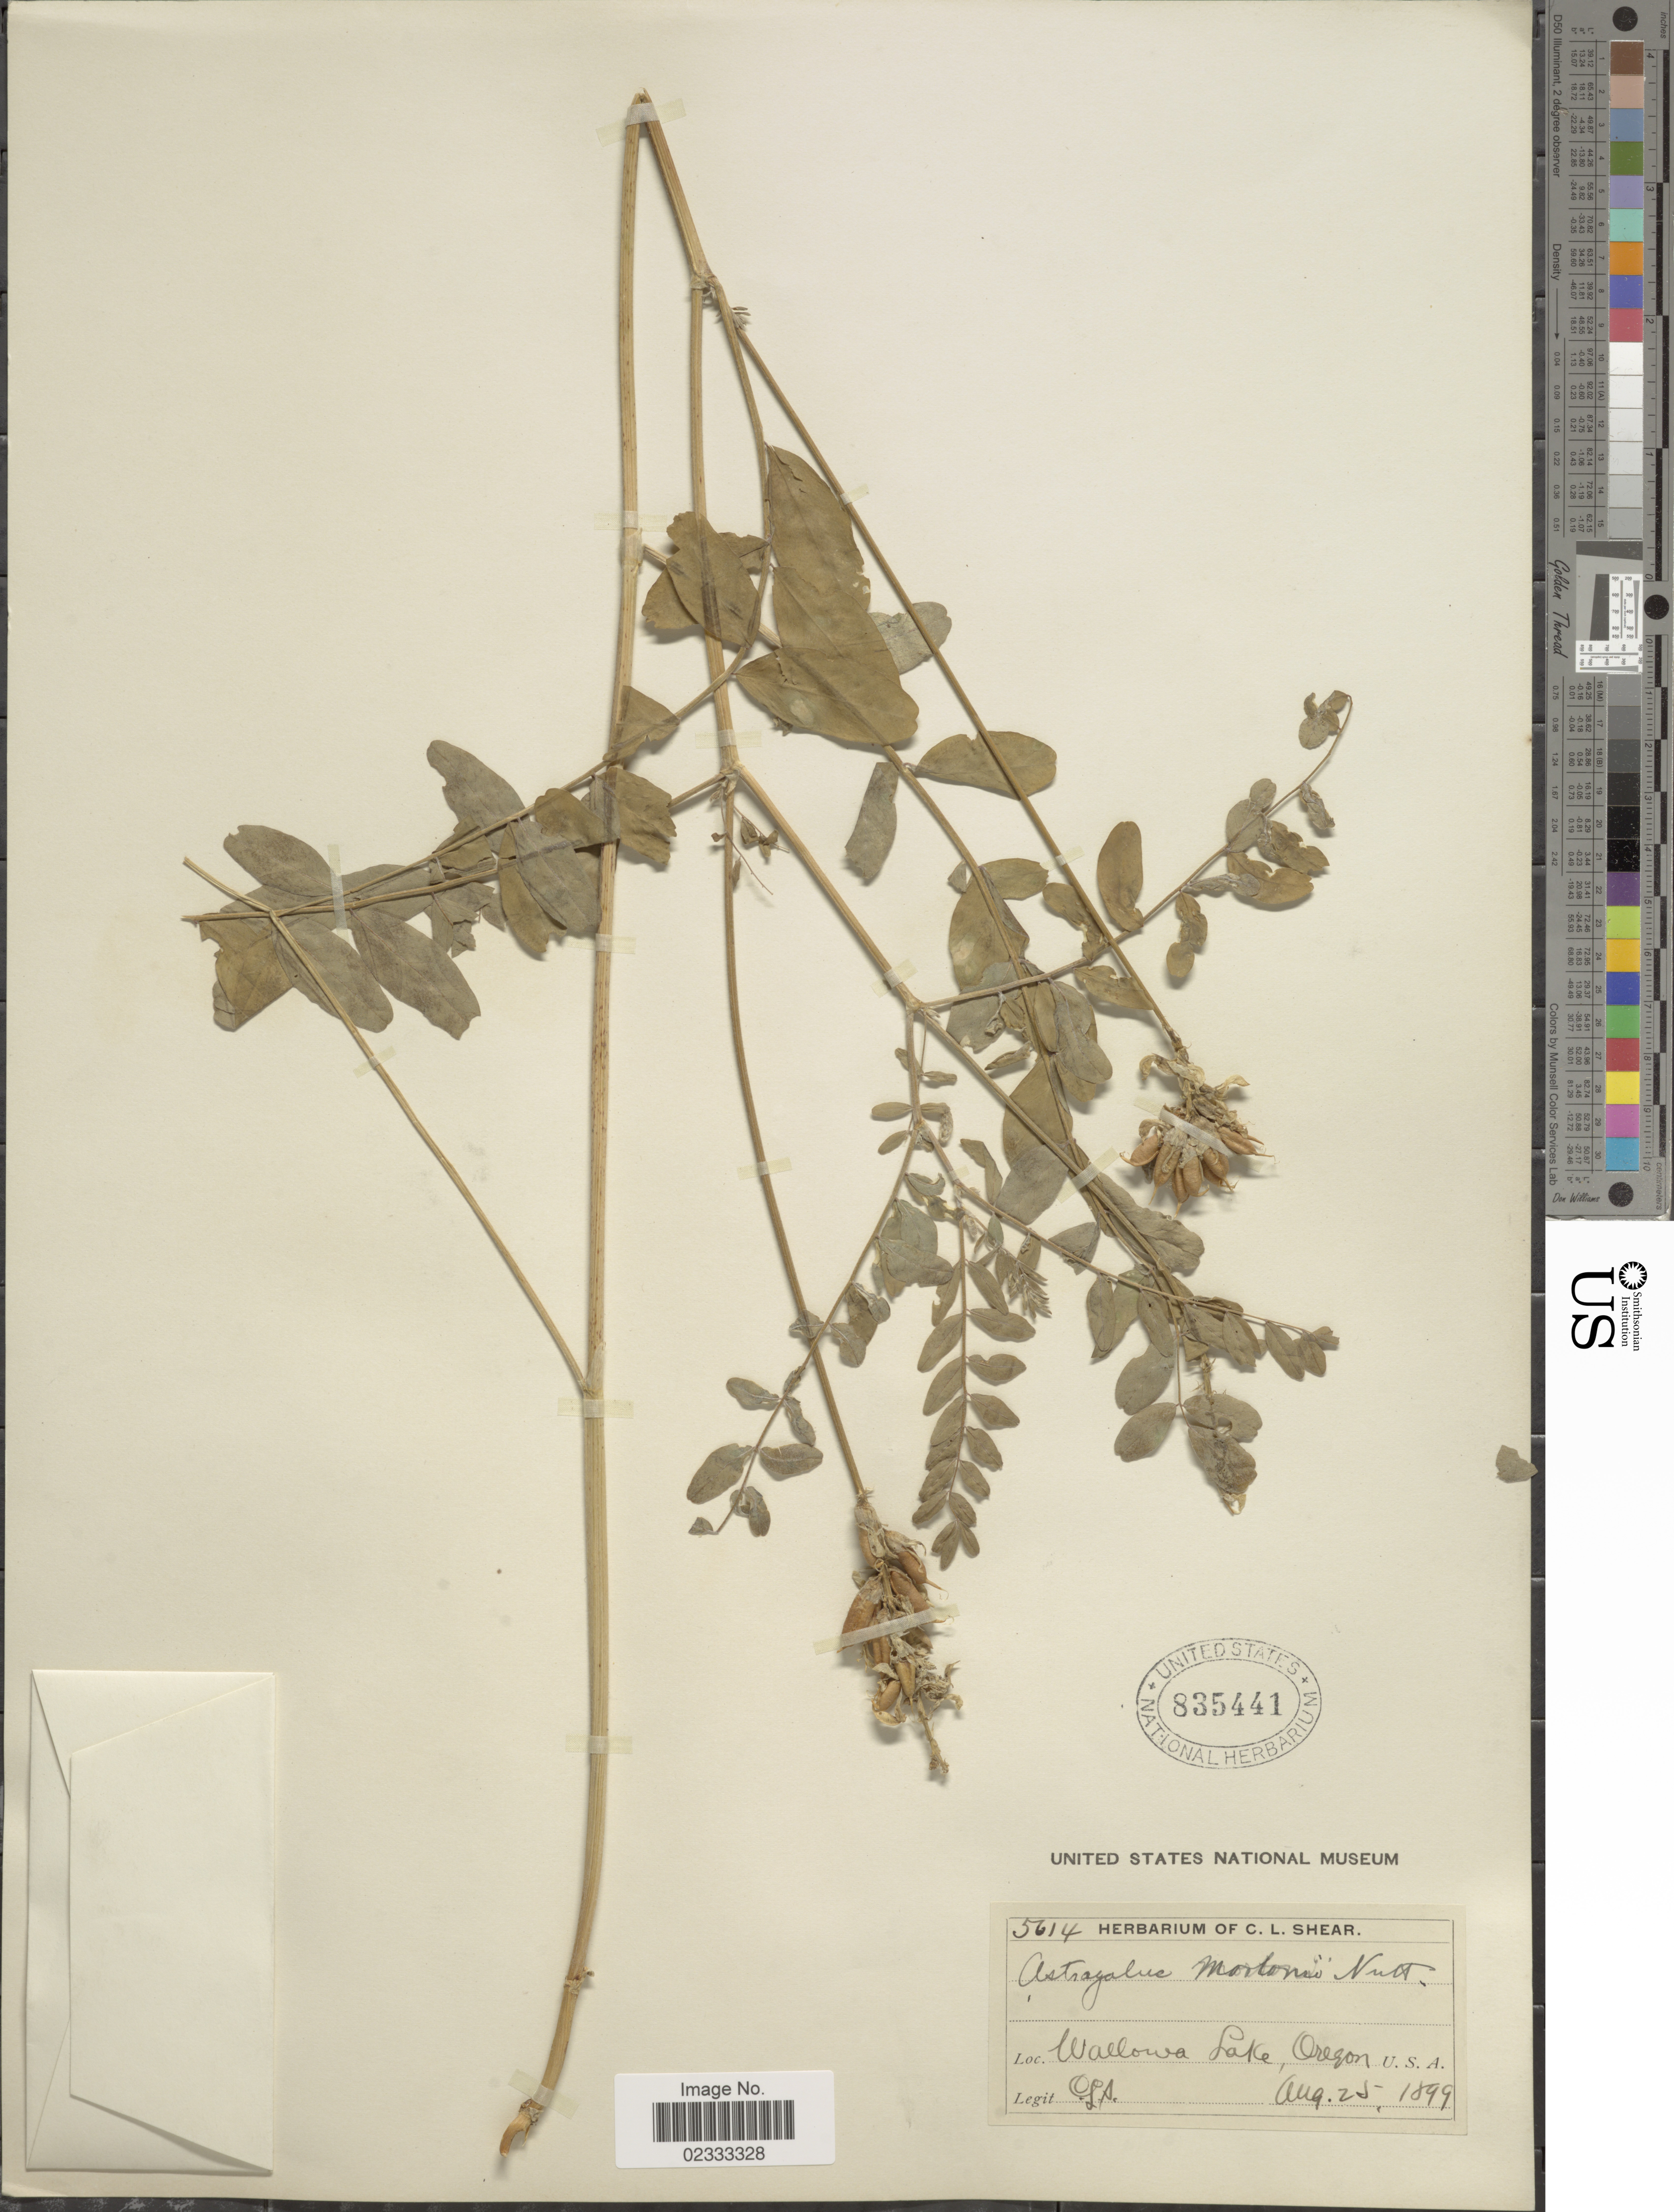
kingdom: Plantae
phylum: Tracheophyta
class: Magnoliopsida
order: Fabales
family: Fabaceae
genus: Astragalus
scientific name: Astragalus mortonii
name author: Nutt.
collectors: C. L. Shear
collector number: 5614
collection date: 1899-08-25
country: United States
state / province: Oregon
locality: Wallowa Lake.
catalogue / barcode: US 835441